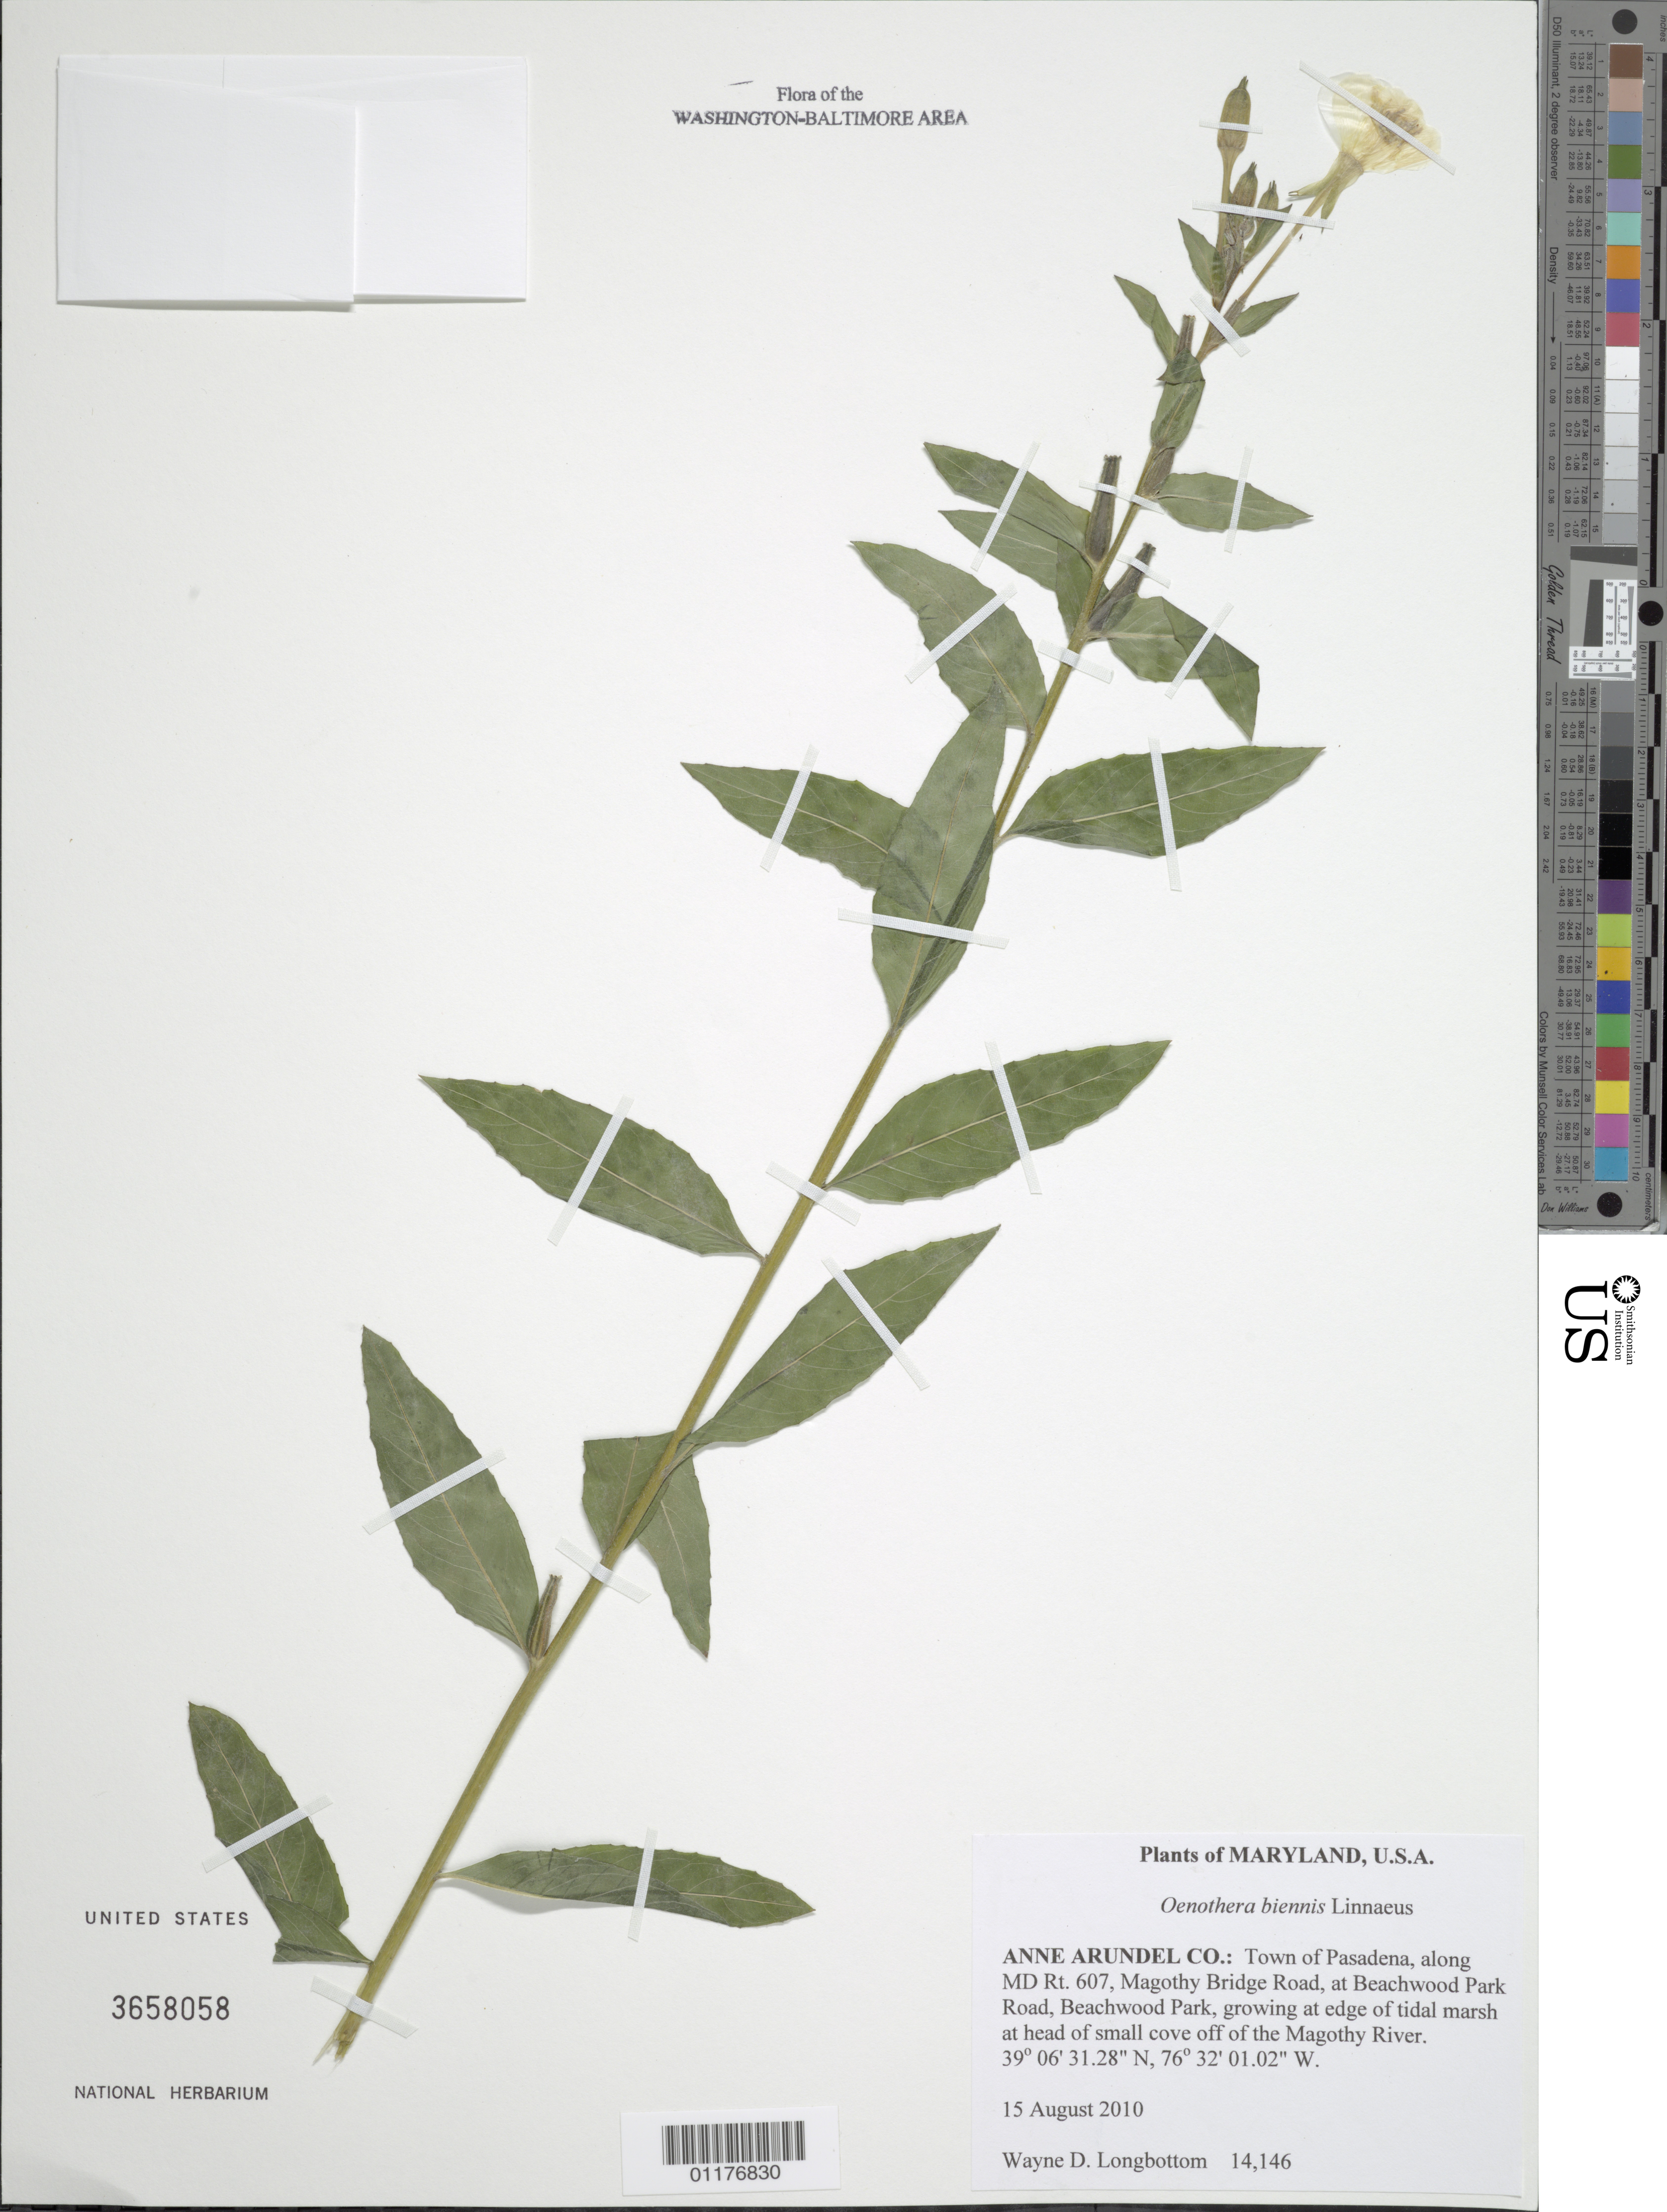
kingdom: Plantae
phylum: Tracheophyta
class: Magnoliopsida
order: Myrtales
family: Onagraceae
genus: Oenothera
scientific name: Oenothera biennis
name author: L.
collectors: W. D. Longbottom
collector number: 14146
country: United States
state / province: Maryland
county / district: Anne Arundel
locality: Pasadena, along MD Rt. 607, Magothy Bridge Road, at Beachwood Park Road, Beachwood Park, head of small cove off the Mgathy River.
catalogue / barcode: US 3658058